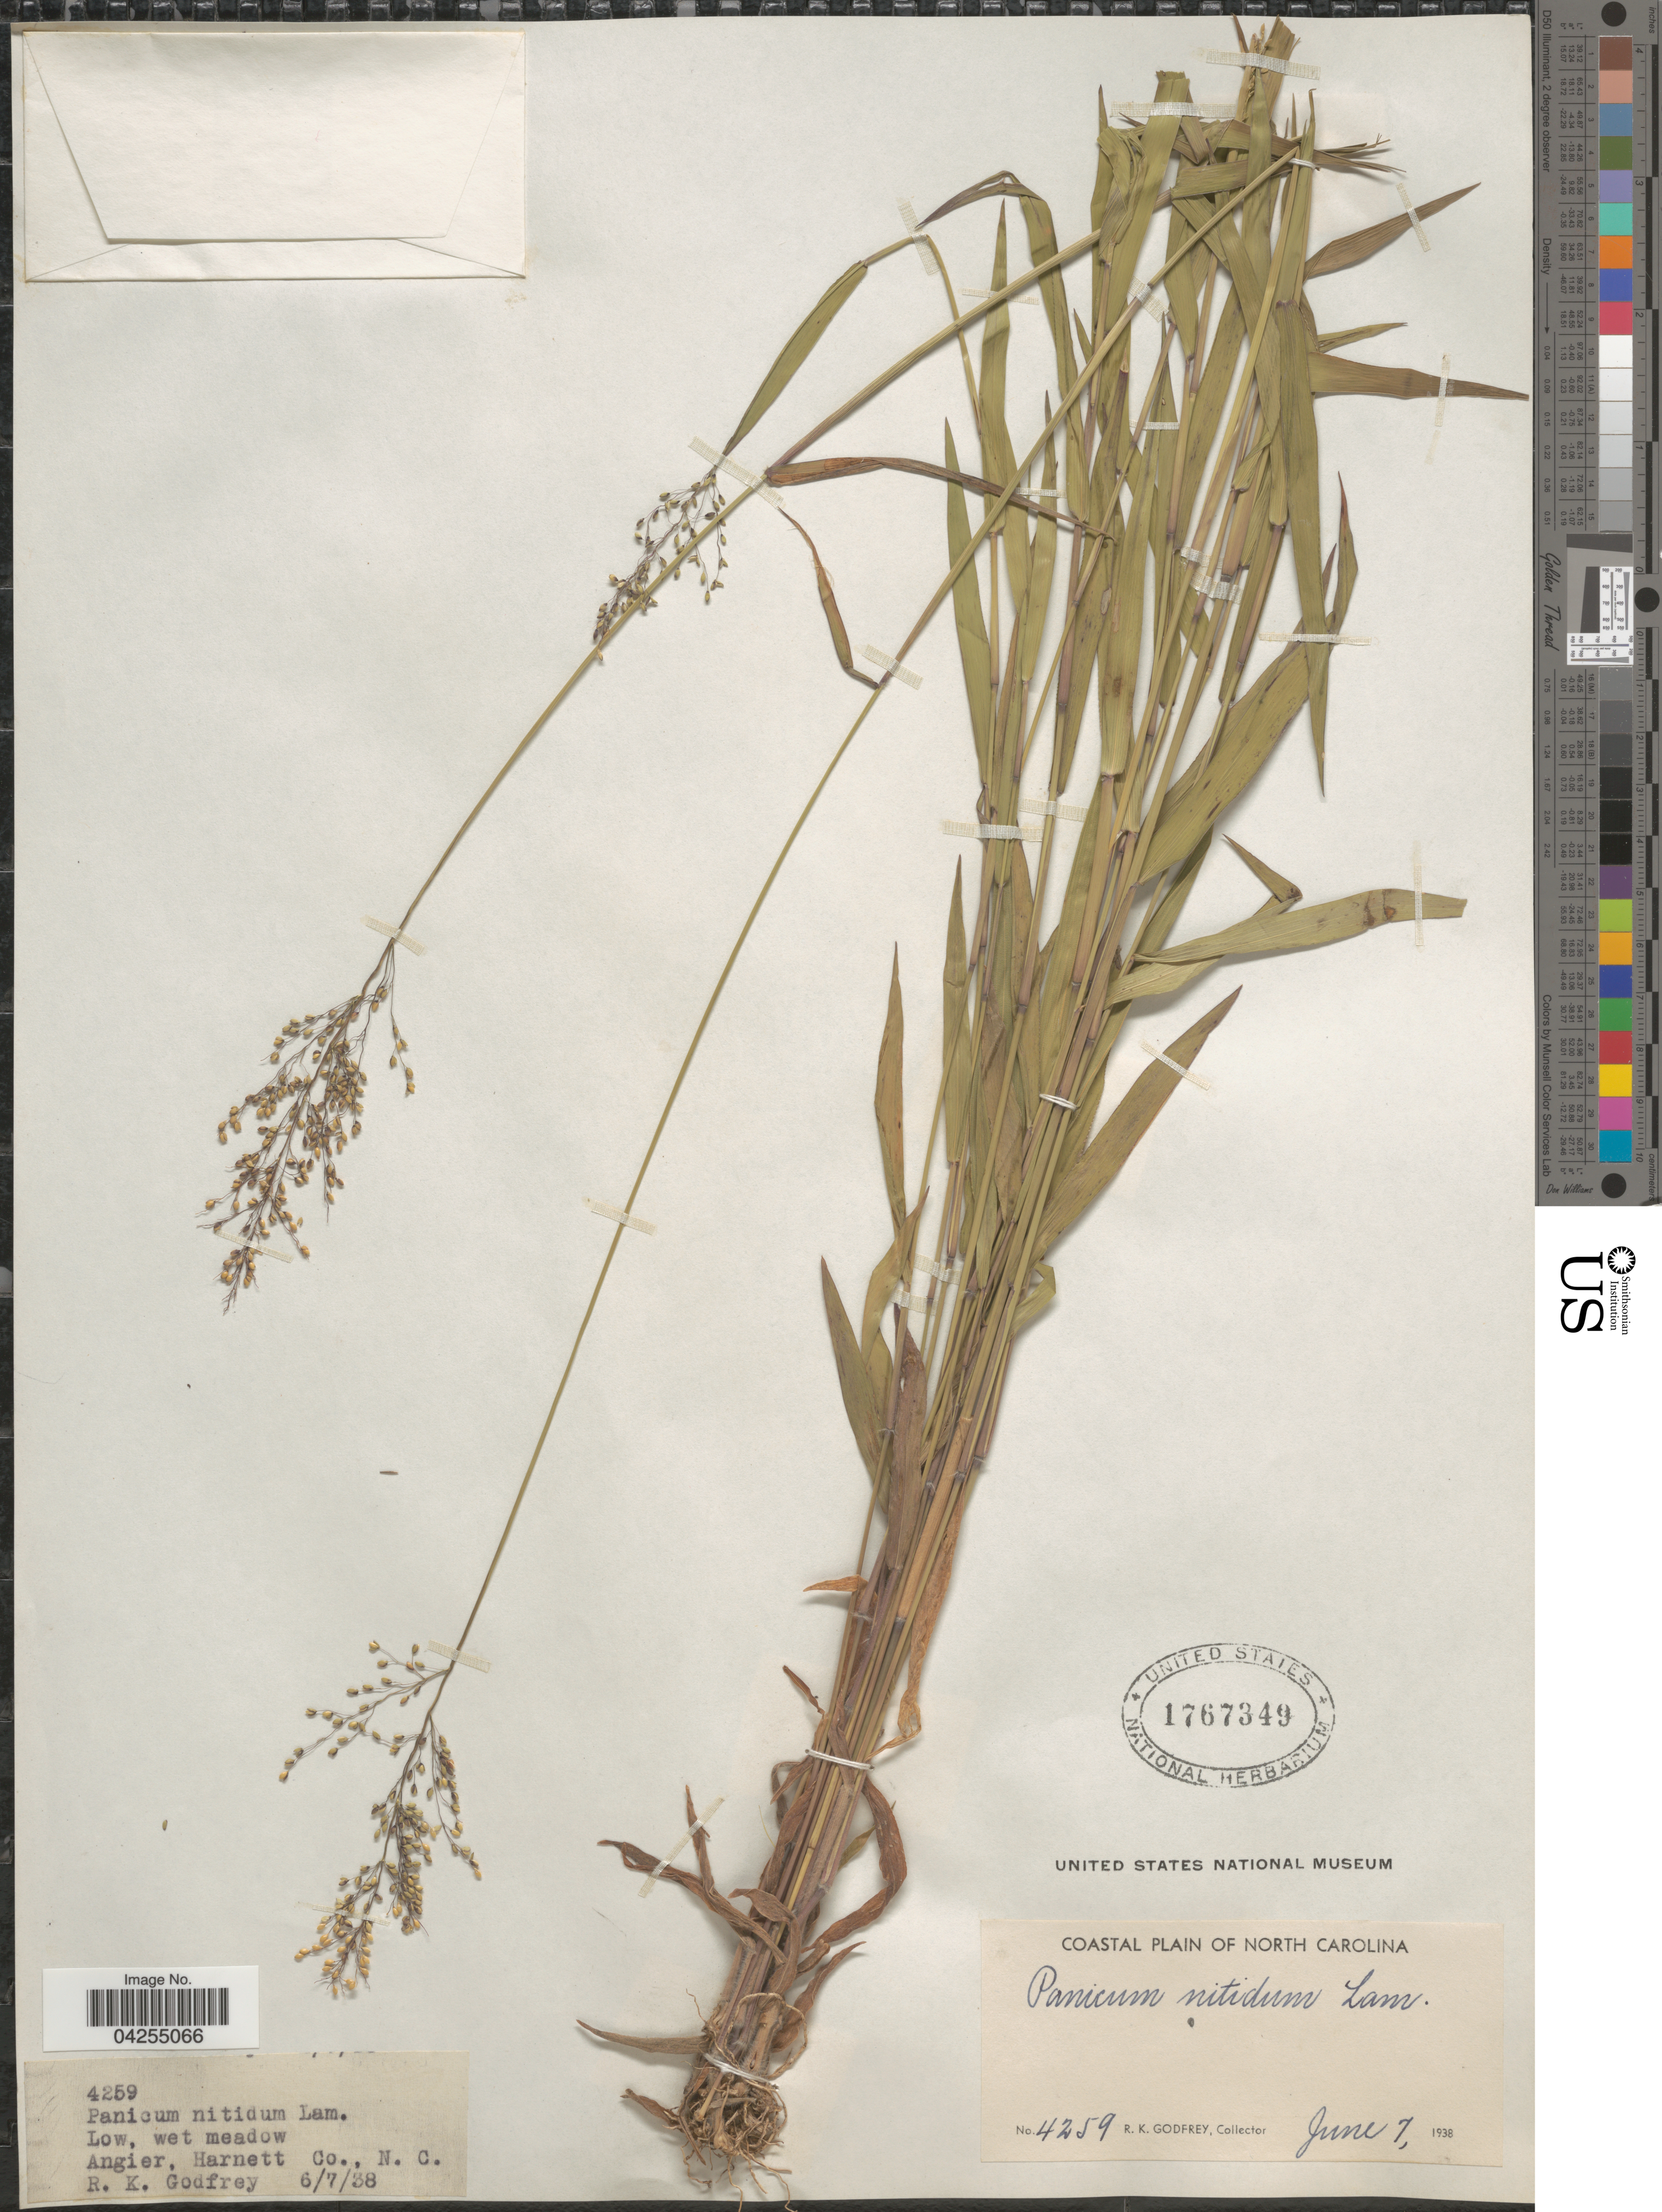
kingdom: Plantae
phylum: Tracheophyta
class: Liliopsida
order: Poales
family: Poaceae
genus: Dichanthelium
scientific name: Dichanthelium dichotomum var. dichotomum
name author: (L.) Gould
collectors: R. K. Godfrey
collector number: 4259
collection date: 1938-06-07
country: United States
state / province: North Carolina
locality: Low, wet meadow Angier, Harnett Co. Coastal plain of North Carolina.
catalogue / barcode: US 1767349